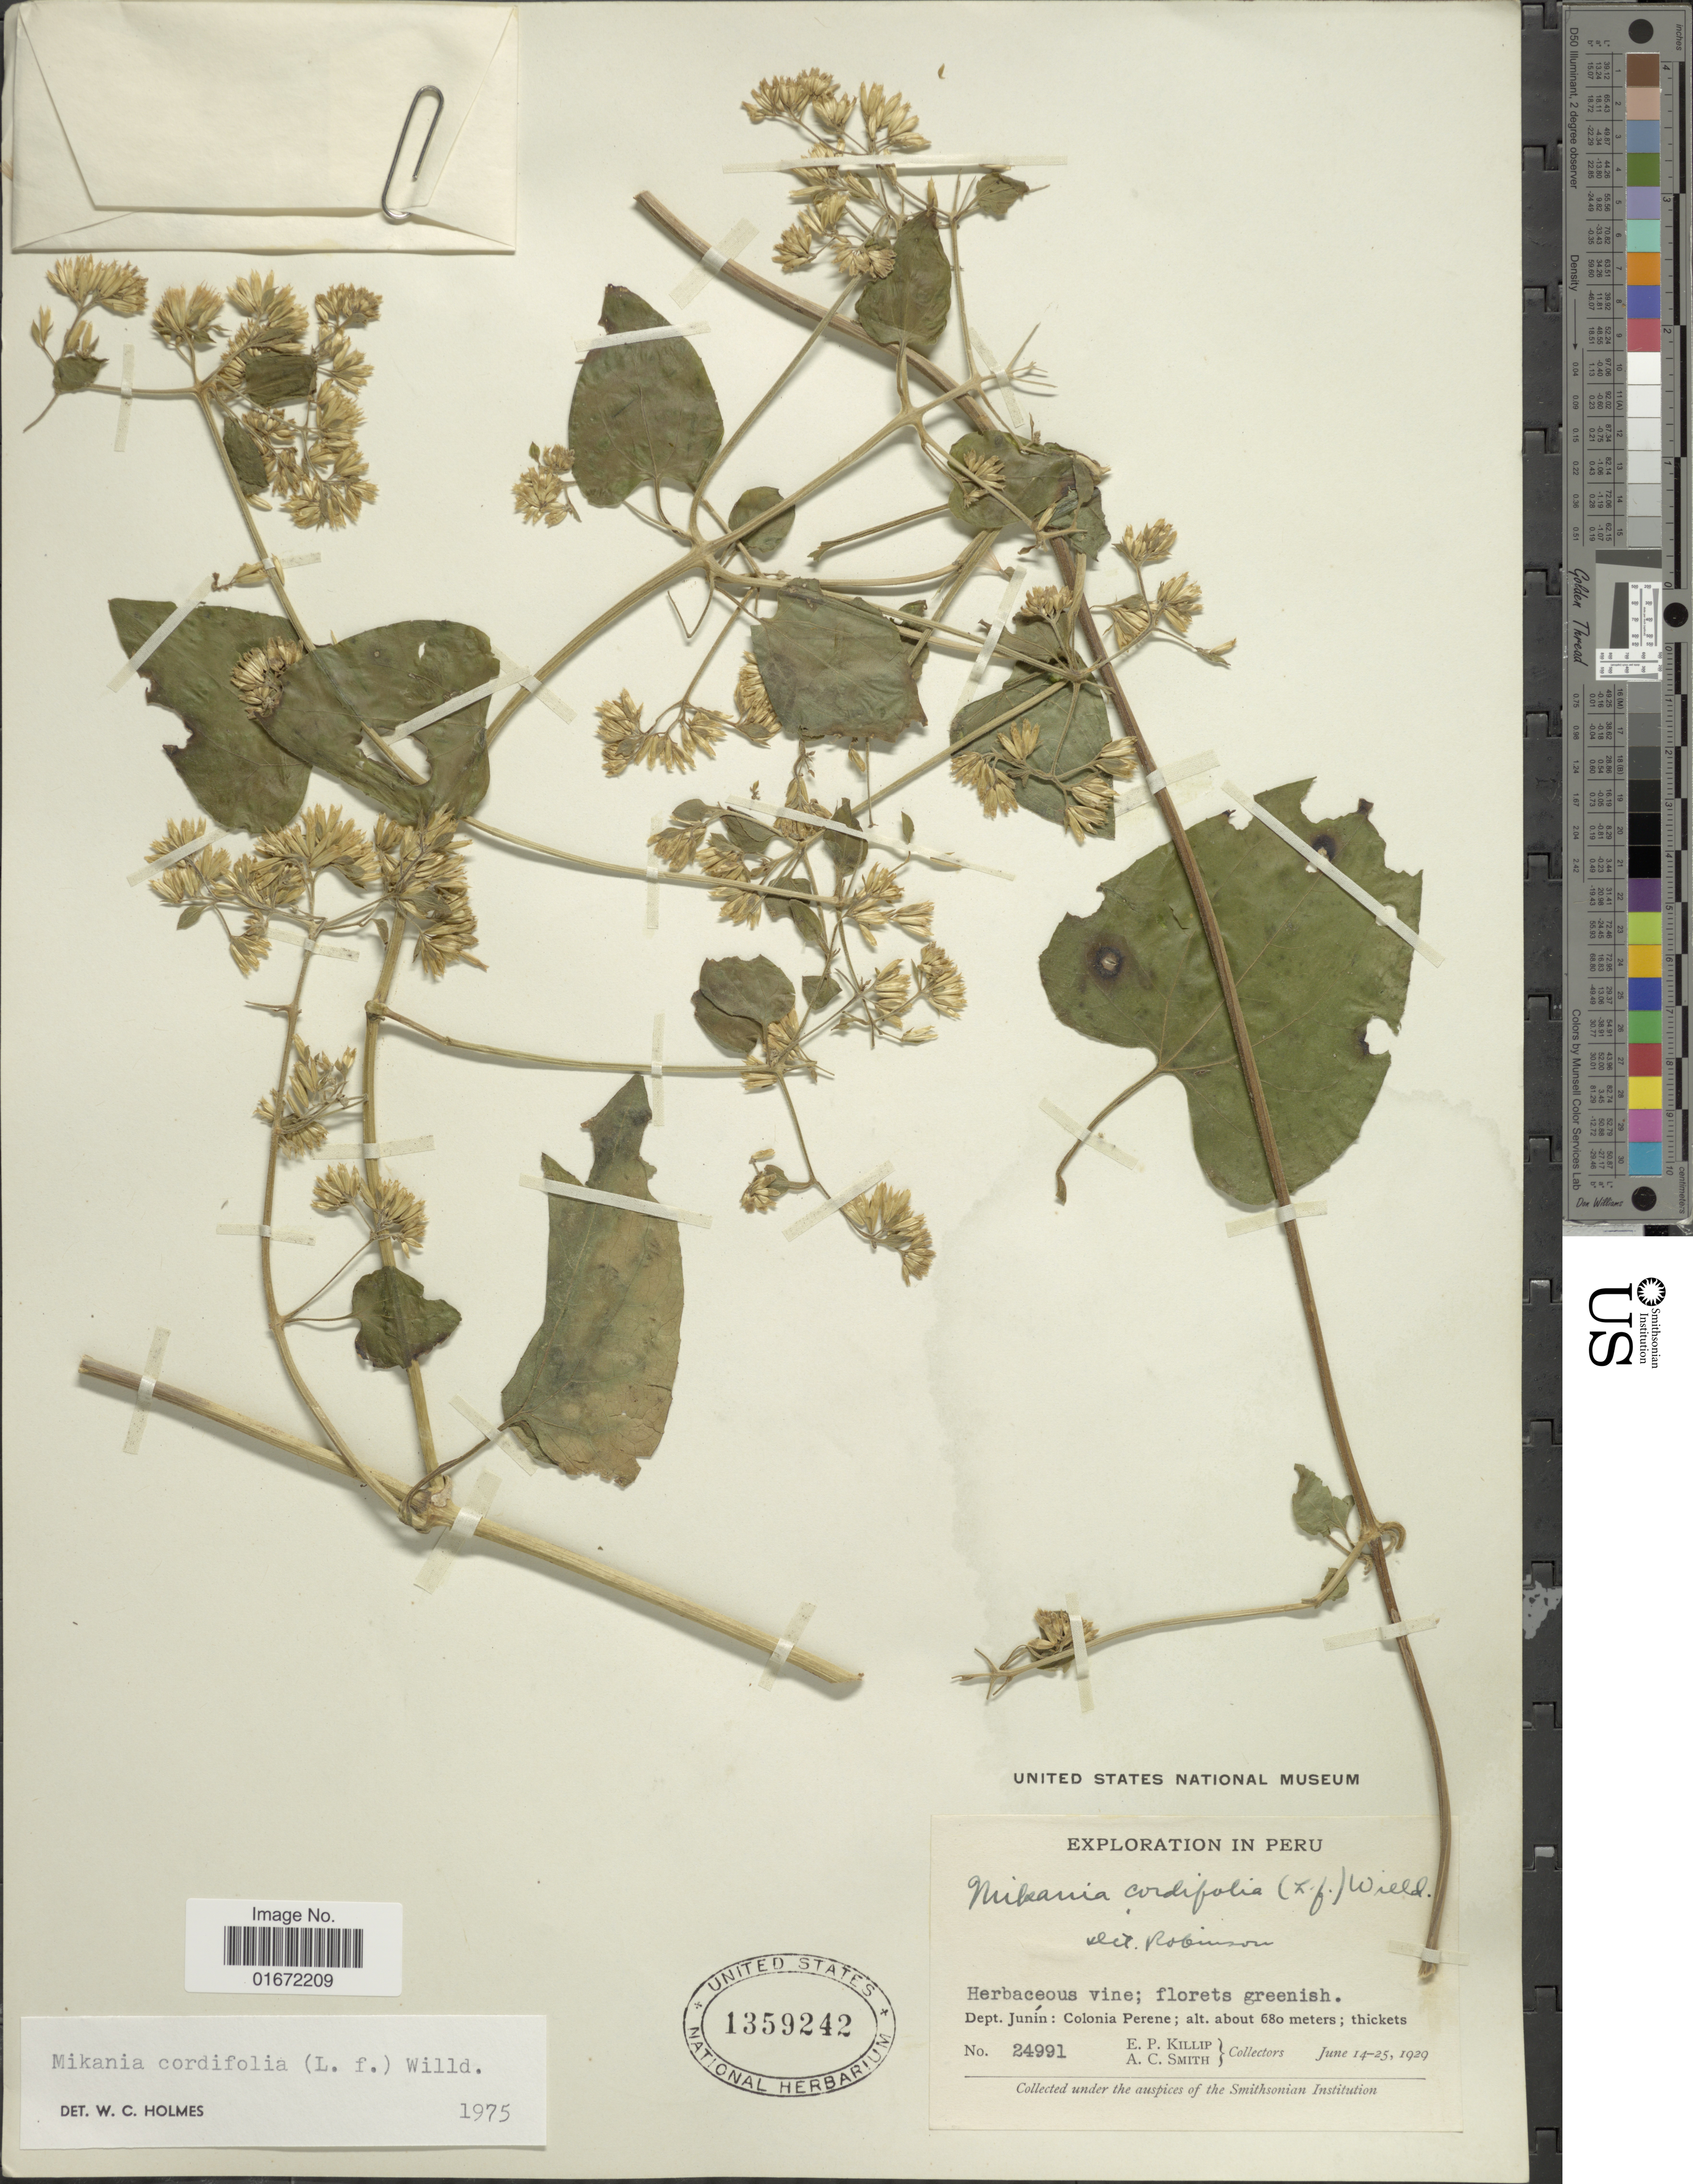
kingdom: Plantae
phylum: Tracheophyta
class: Magnoliopsida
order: Asterales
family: Asteraceae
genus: Mikania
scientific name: Mikania cordifolia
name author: Kunth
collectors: E. P. Killip & A. C. Smith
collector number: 24991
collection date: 1929-06-14/1929-06-25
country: Peru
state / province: Junín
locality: Dept. Junín: Colonia Perene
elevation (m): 680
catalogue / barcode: US 1359242